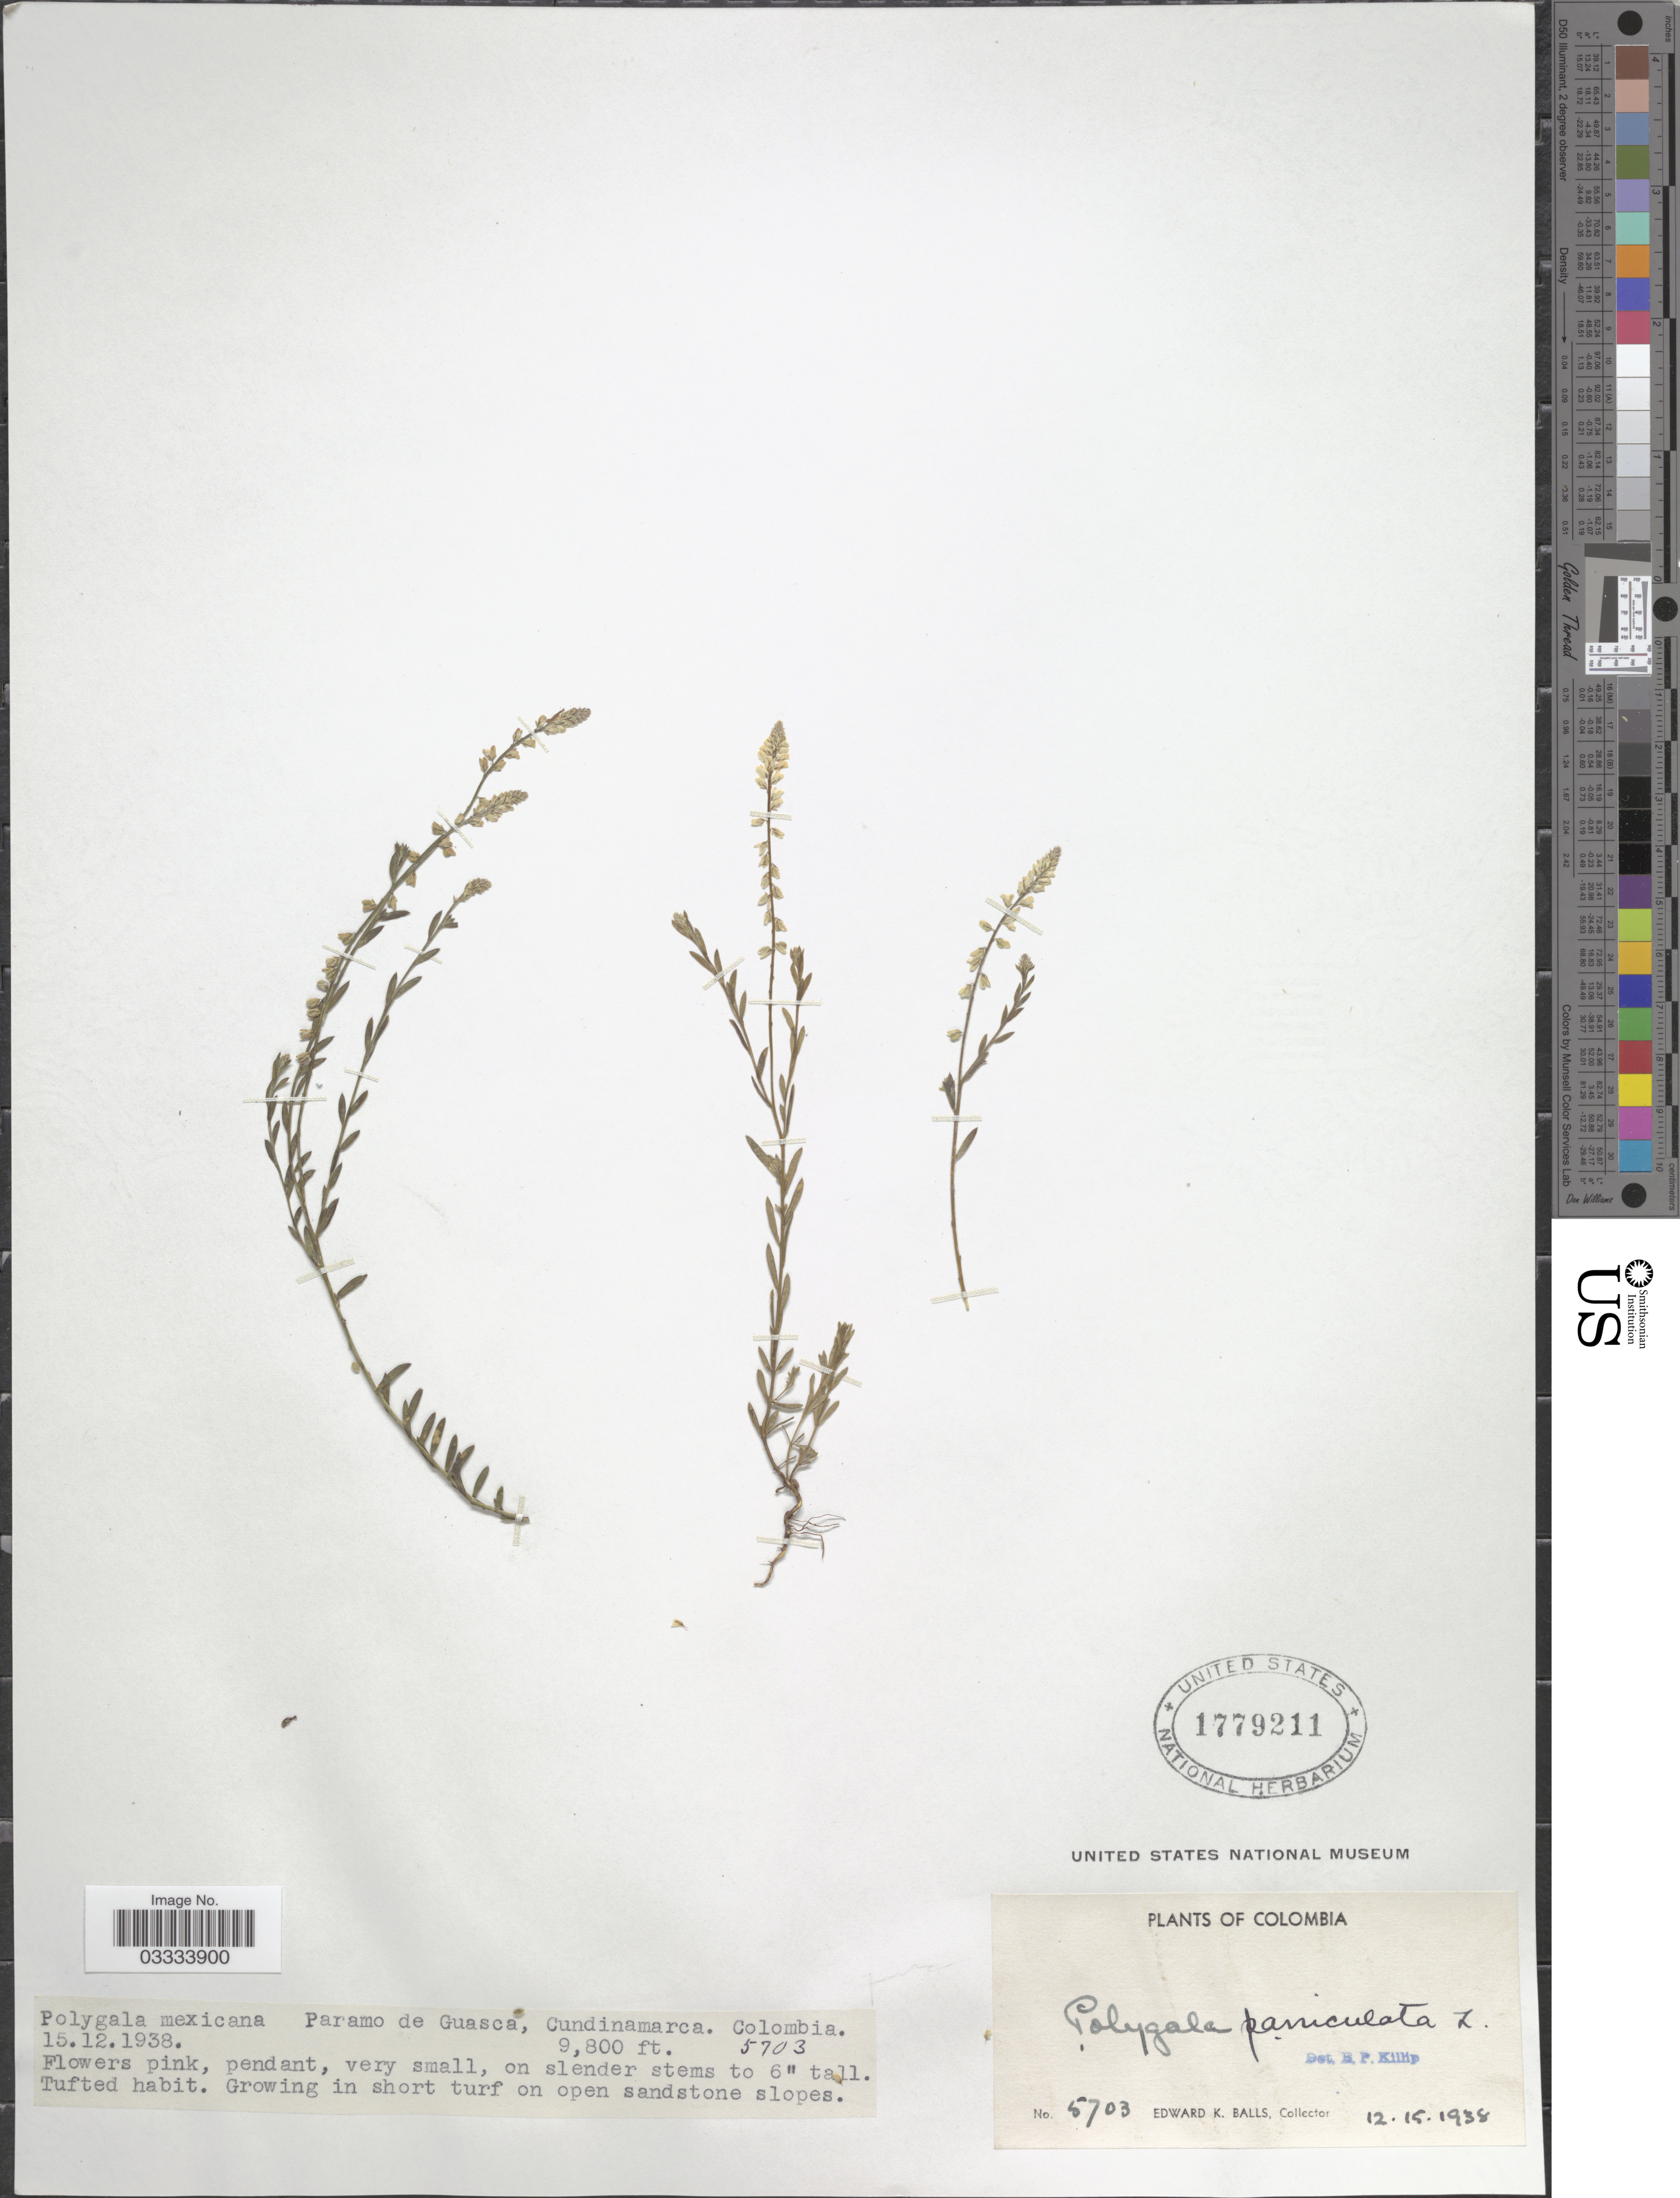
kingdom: Plantae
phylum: Tracheophyta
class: Magnoliopsida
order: Fabales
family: Polygalaceae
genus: Polygala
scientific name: Polygala paniculata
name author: L.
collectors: E. K. Balls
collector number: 5703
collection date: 1938-12-15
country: Colombia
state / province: Cundinamarca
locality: Paramo de Guasca.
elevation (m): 2987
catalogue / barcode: US 1779211